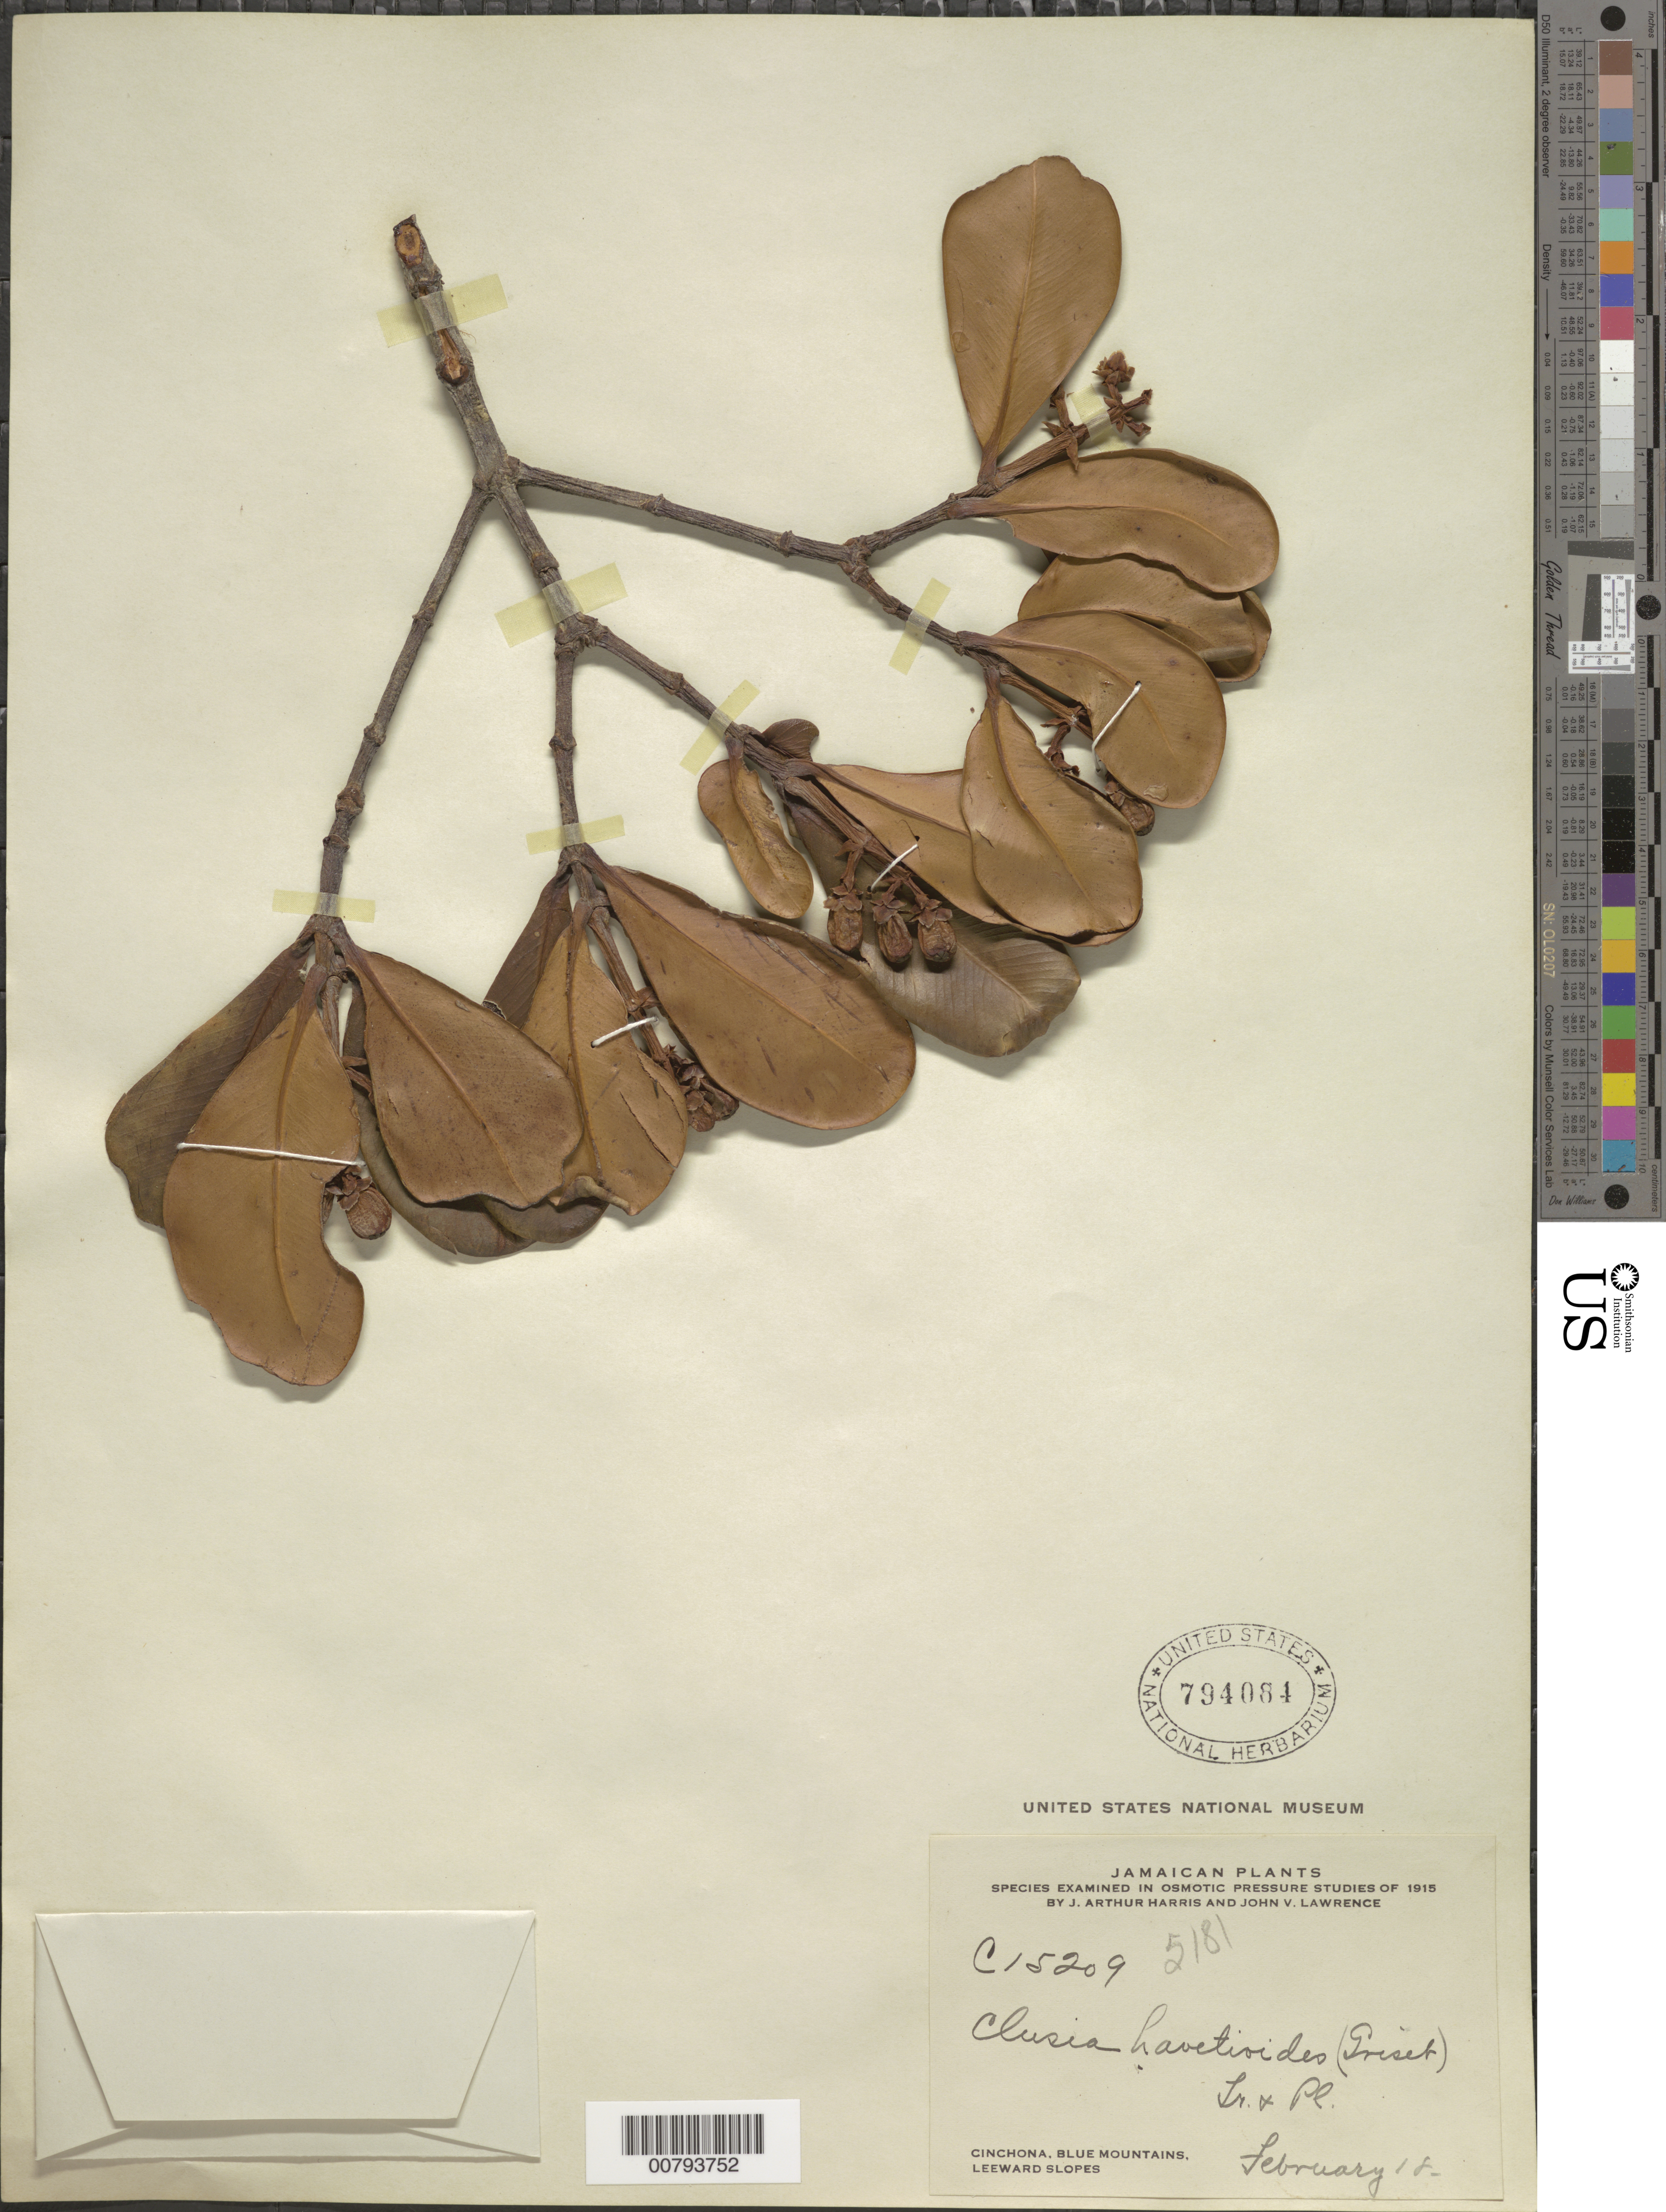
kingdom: Plantae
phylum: Tracheophyta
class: Magnoliopsida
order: Malpighiales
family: Clusiaceae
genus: Clusia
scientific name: Clusia havetioides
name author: (Griseb.) Planch. & Triana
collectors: J. A. Harris & J. Lawrence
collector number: C 15209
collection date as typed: Feb 1915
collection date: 1915-02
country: Jamaica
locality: Cinchona, Blue Mountains, leeward slopes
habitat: Mountain slopes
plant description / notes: Another no. written in pencil after Coll. no. - 5181. Coll. Date given as Feb. 18--.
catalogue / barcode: US 794084